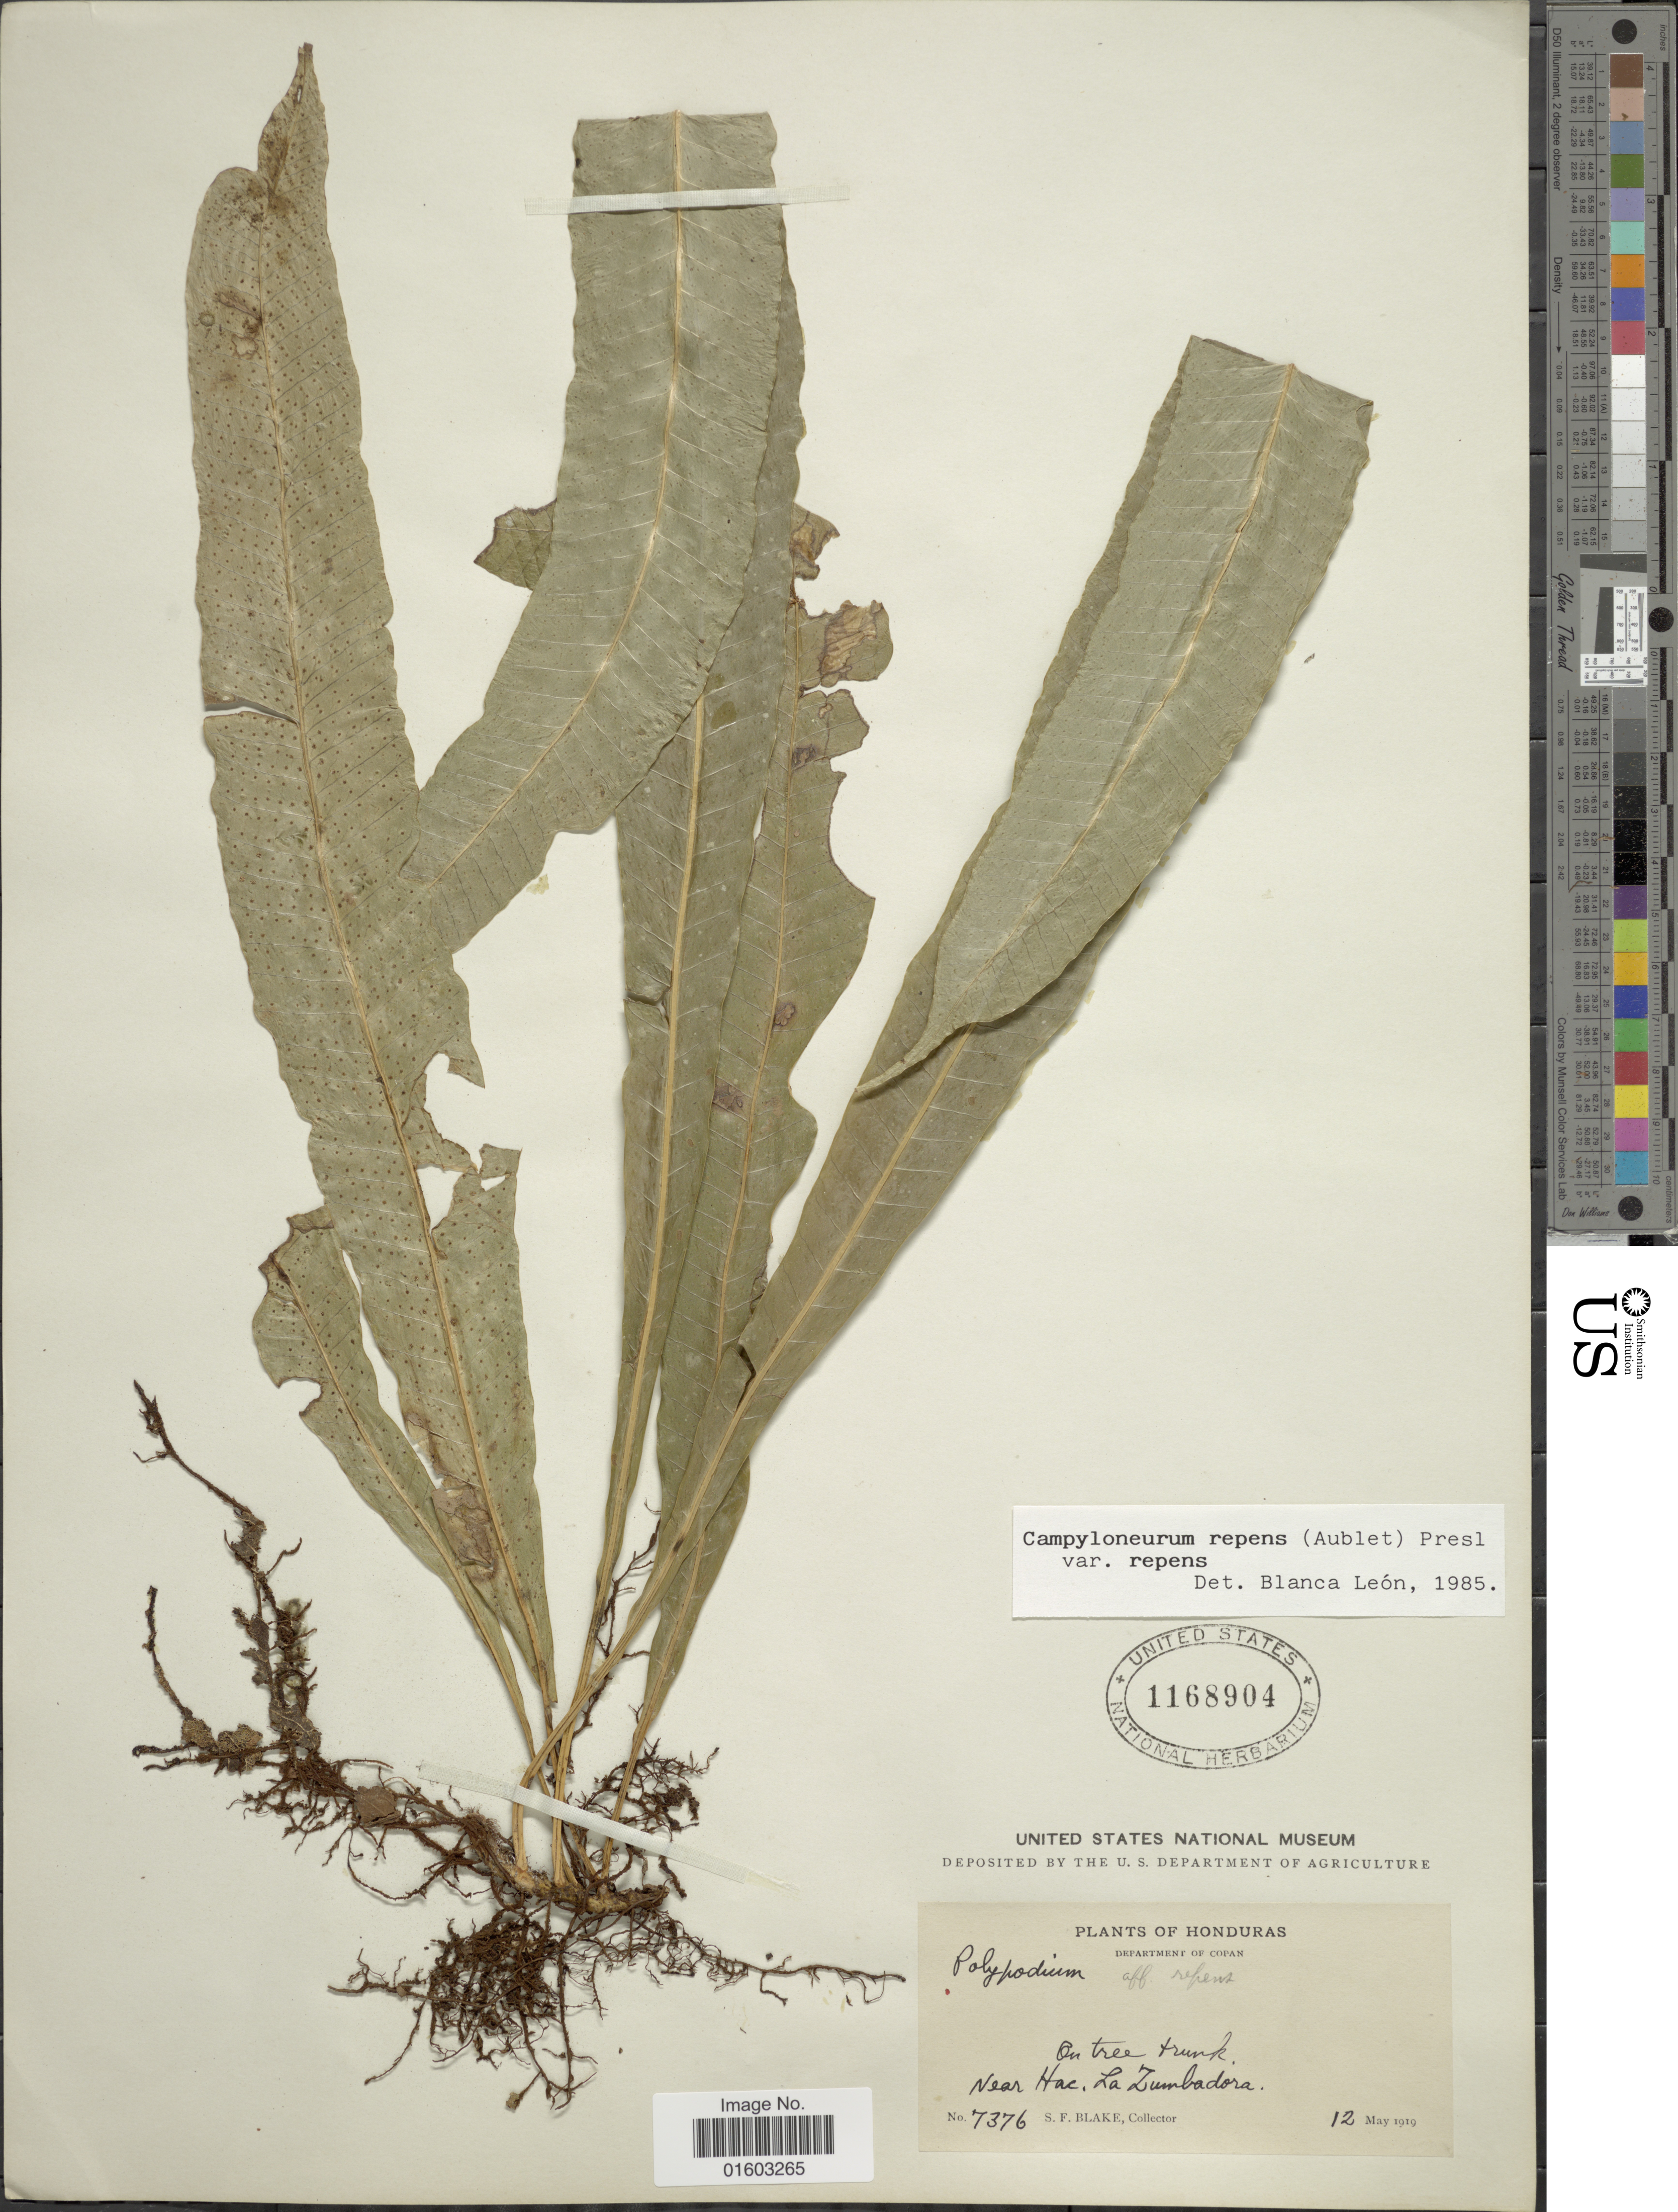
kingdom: Plantae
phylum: Tracheophyta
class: Polypodiopsida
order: Polypodiales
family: Polypodiaceae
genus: Campyloneurum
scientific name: Campyloneurum repens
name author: (Aubl.) C. Presl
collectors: S. Blake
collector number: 7376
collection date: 1919-05-12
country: Honduras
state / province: Copán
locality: Department of Copan, Near Hac, La Zumbadora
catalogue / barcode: US 1168904